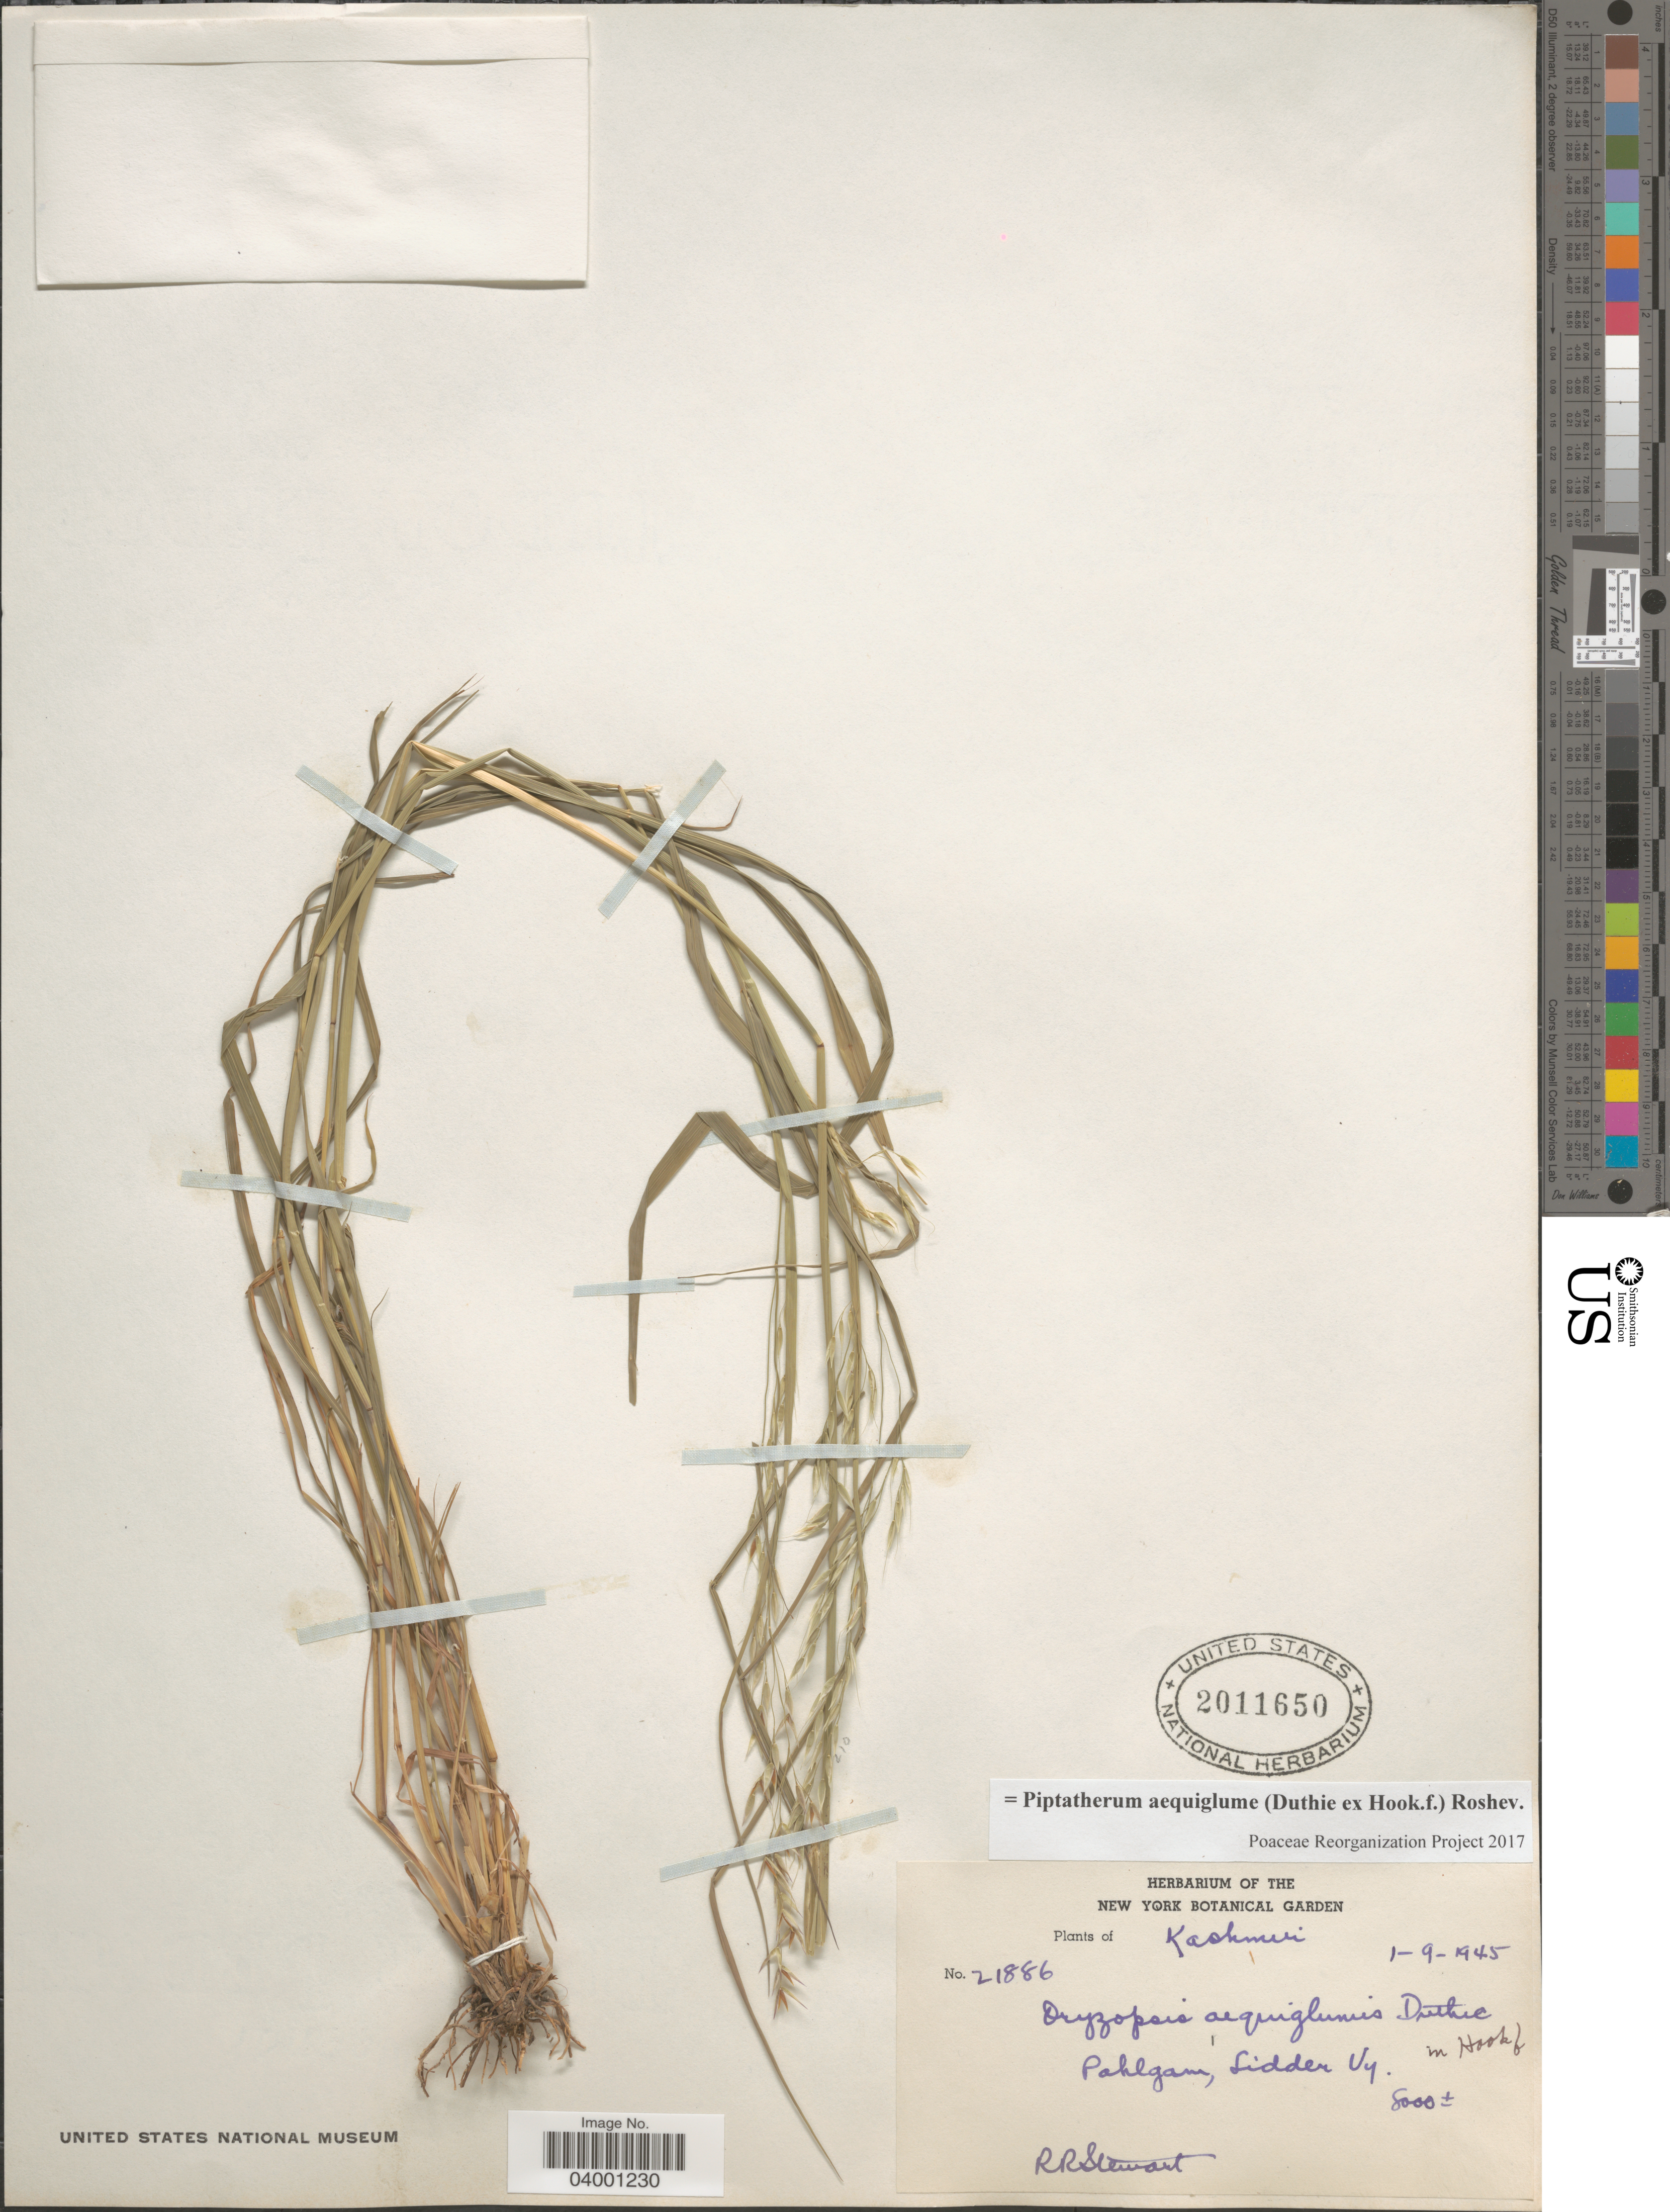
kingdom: Plantae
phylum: Tracheophyta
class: Liliopsida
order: Poales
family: Poaceae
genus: Piptatherum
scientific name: Piptatherum aequiglume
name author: (Duthie ex Hook. f.) Roshev.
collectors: R. Stewart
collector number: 21886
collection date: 1945-09-01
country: India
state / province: Jammu and Kashmir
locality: Kashmir. Pahlgam, Lidder Vy.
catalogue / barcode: US 2011650